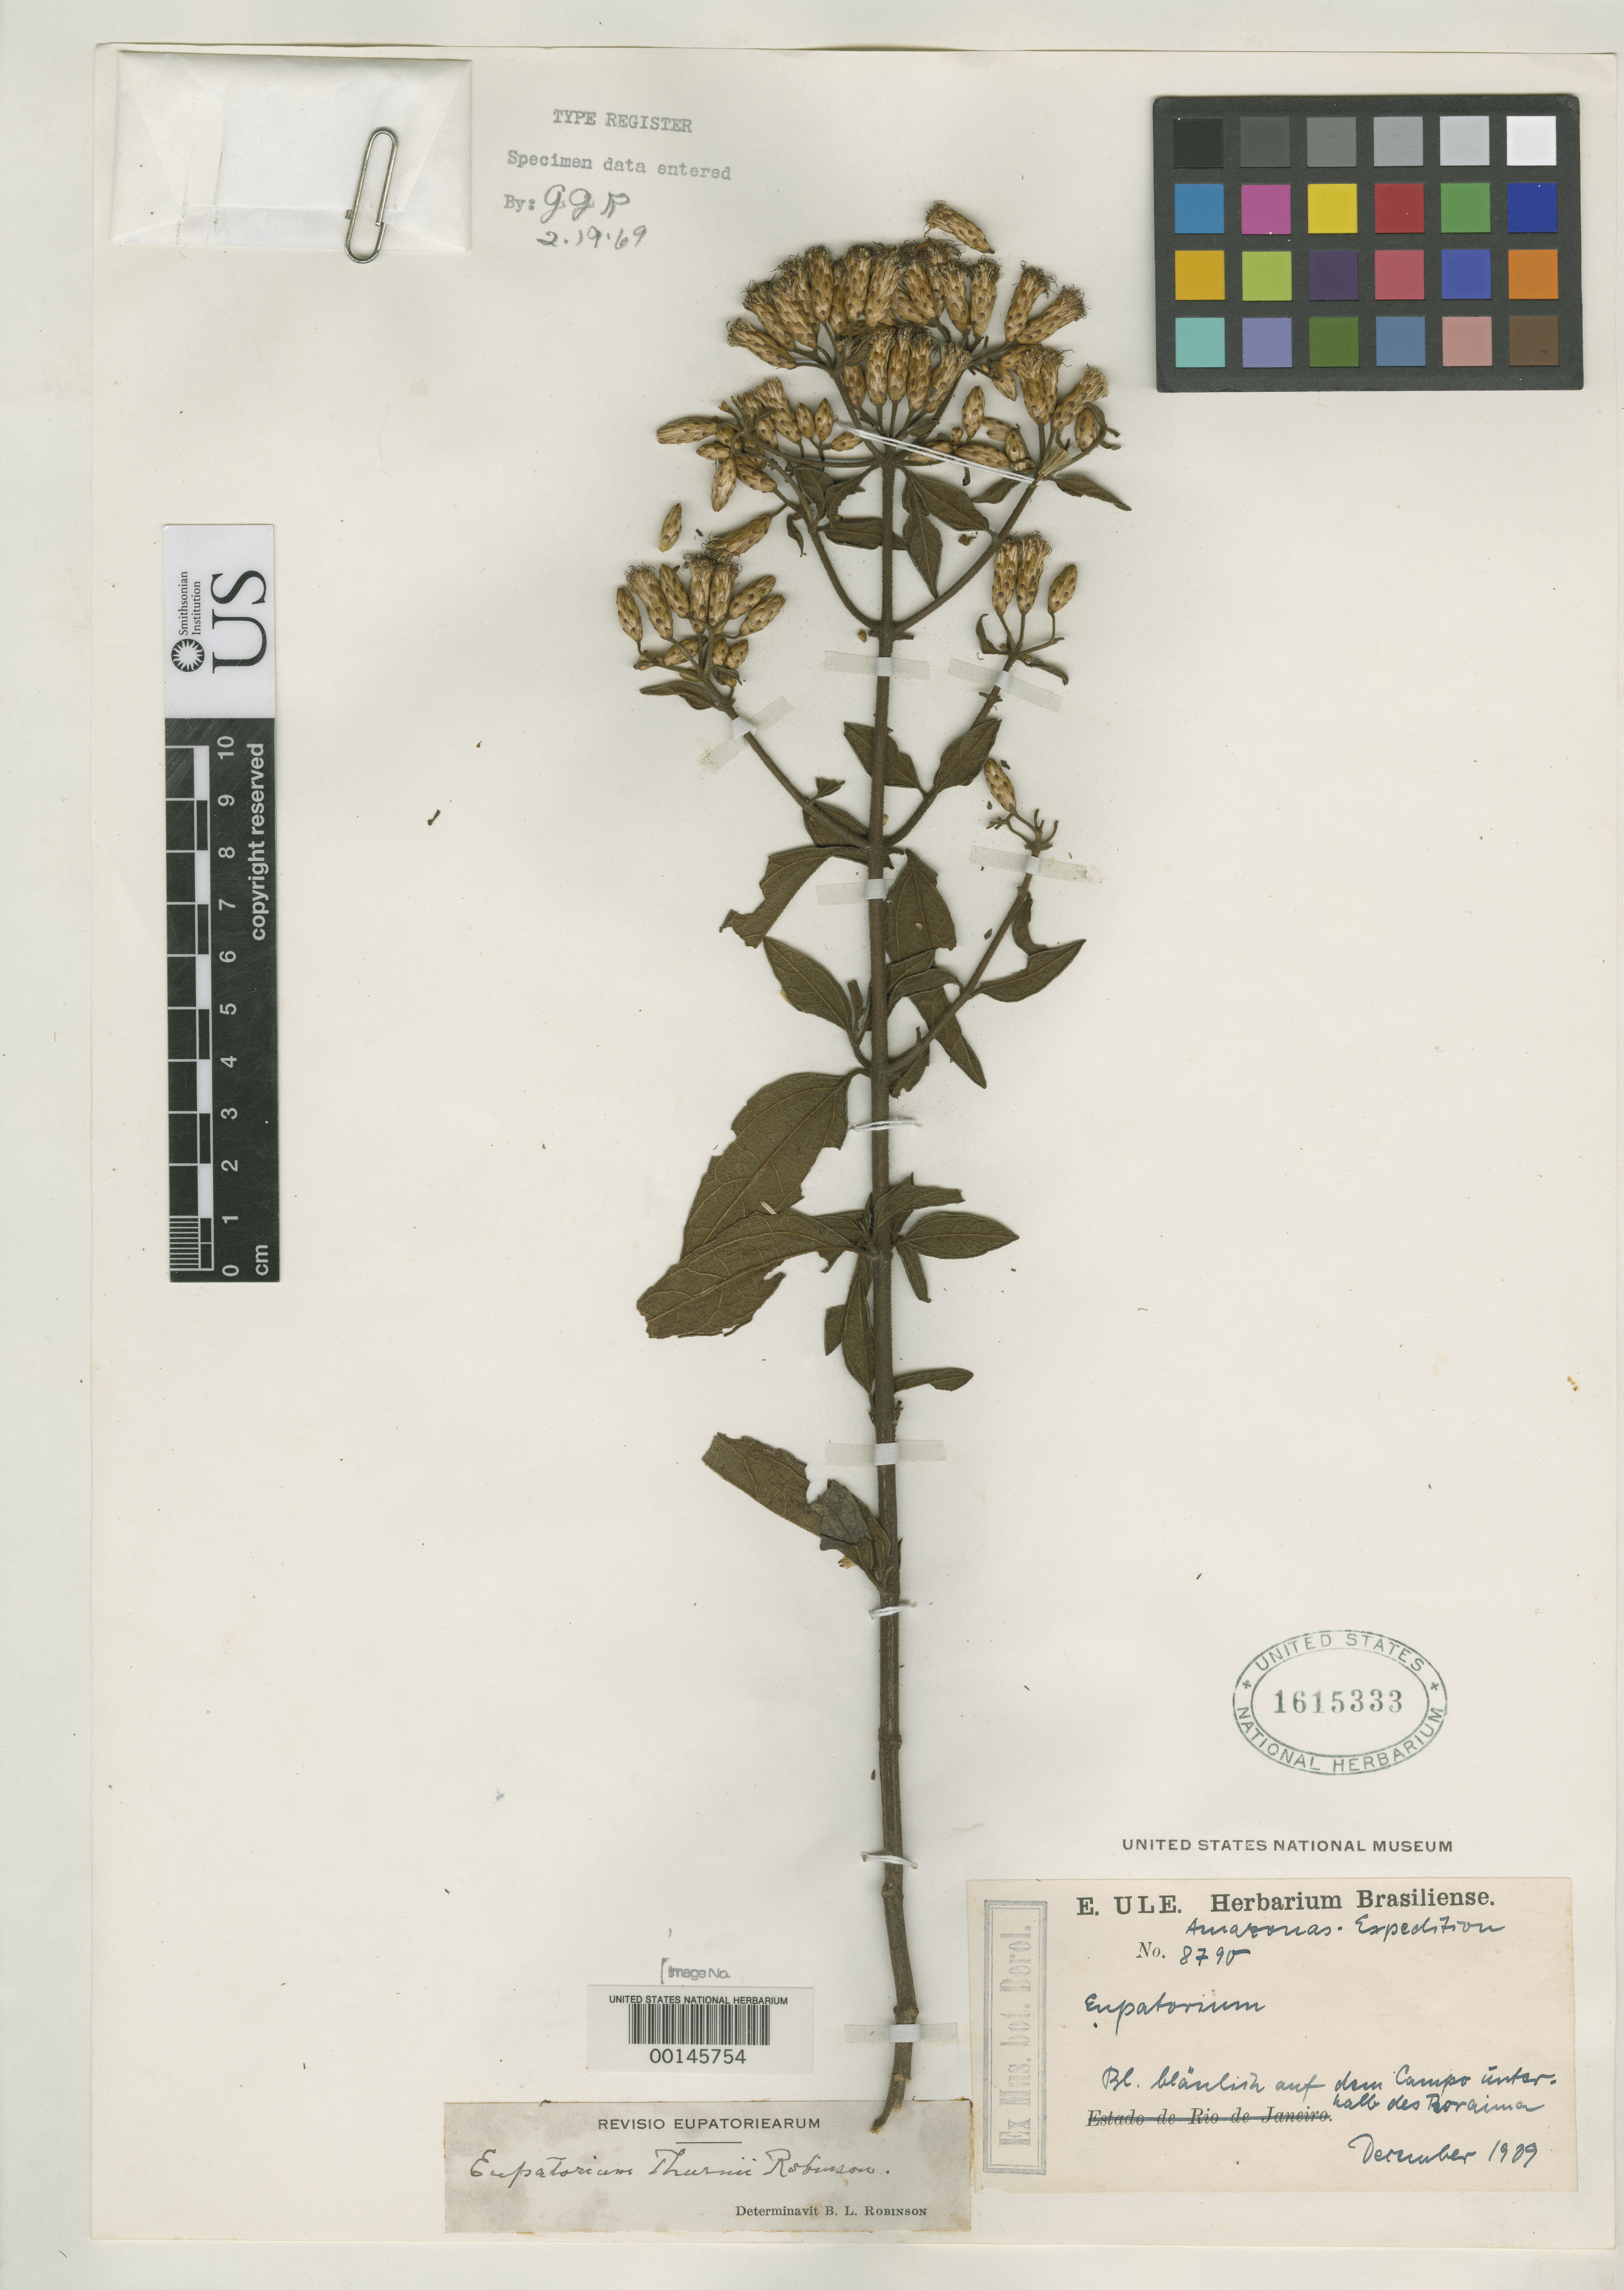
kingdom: Plantae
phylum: Tracheophyta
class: Magnoliopsida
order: Asterales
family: Asteraceae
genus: Eupatorium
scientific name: Eupatorium thurnii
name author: B.L. Rob.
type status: Isosyntype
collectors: E. H. Ule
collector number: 8790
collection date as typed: Dec 1909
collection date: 1909-12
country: Guyana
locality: Roraima.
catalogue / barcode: US 1615333